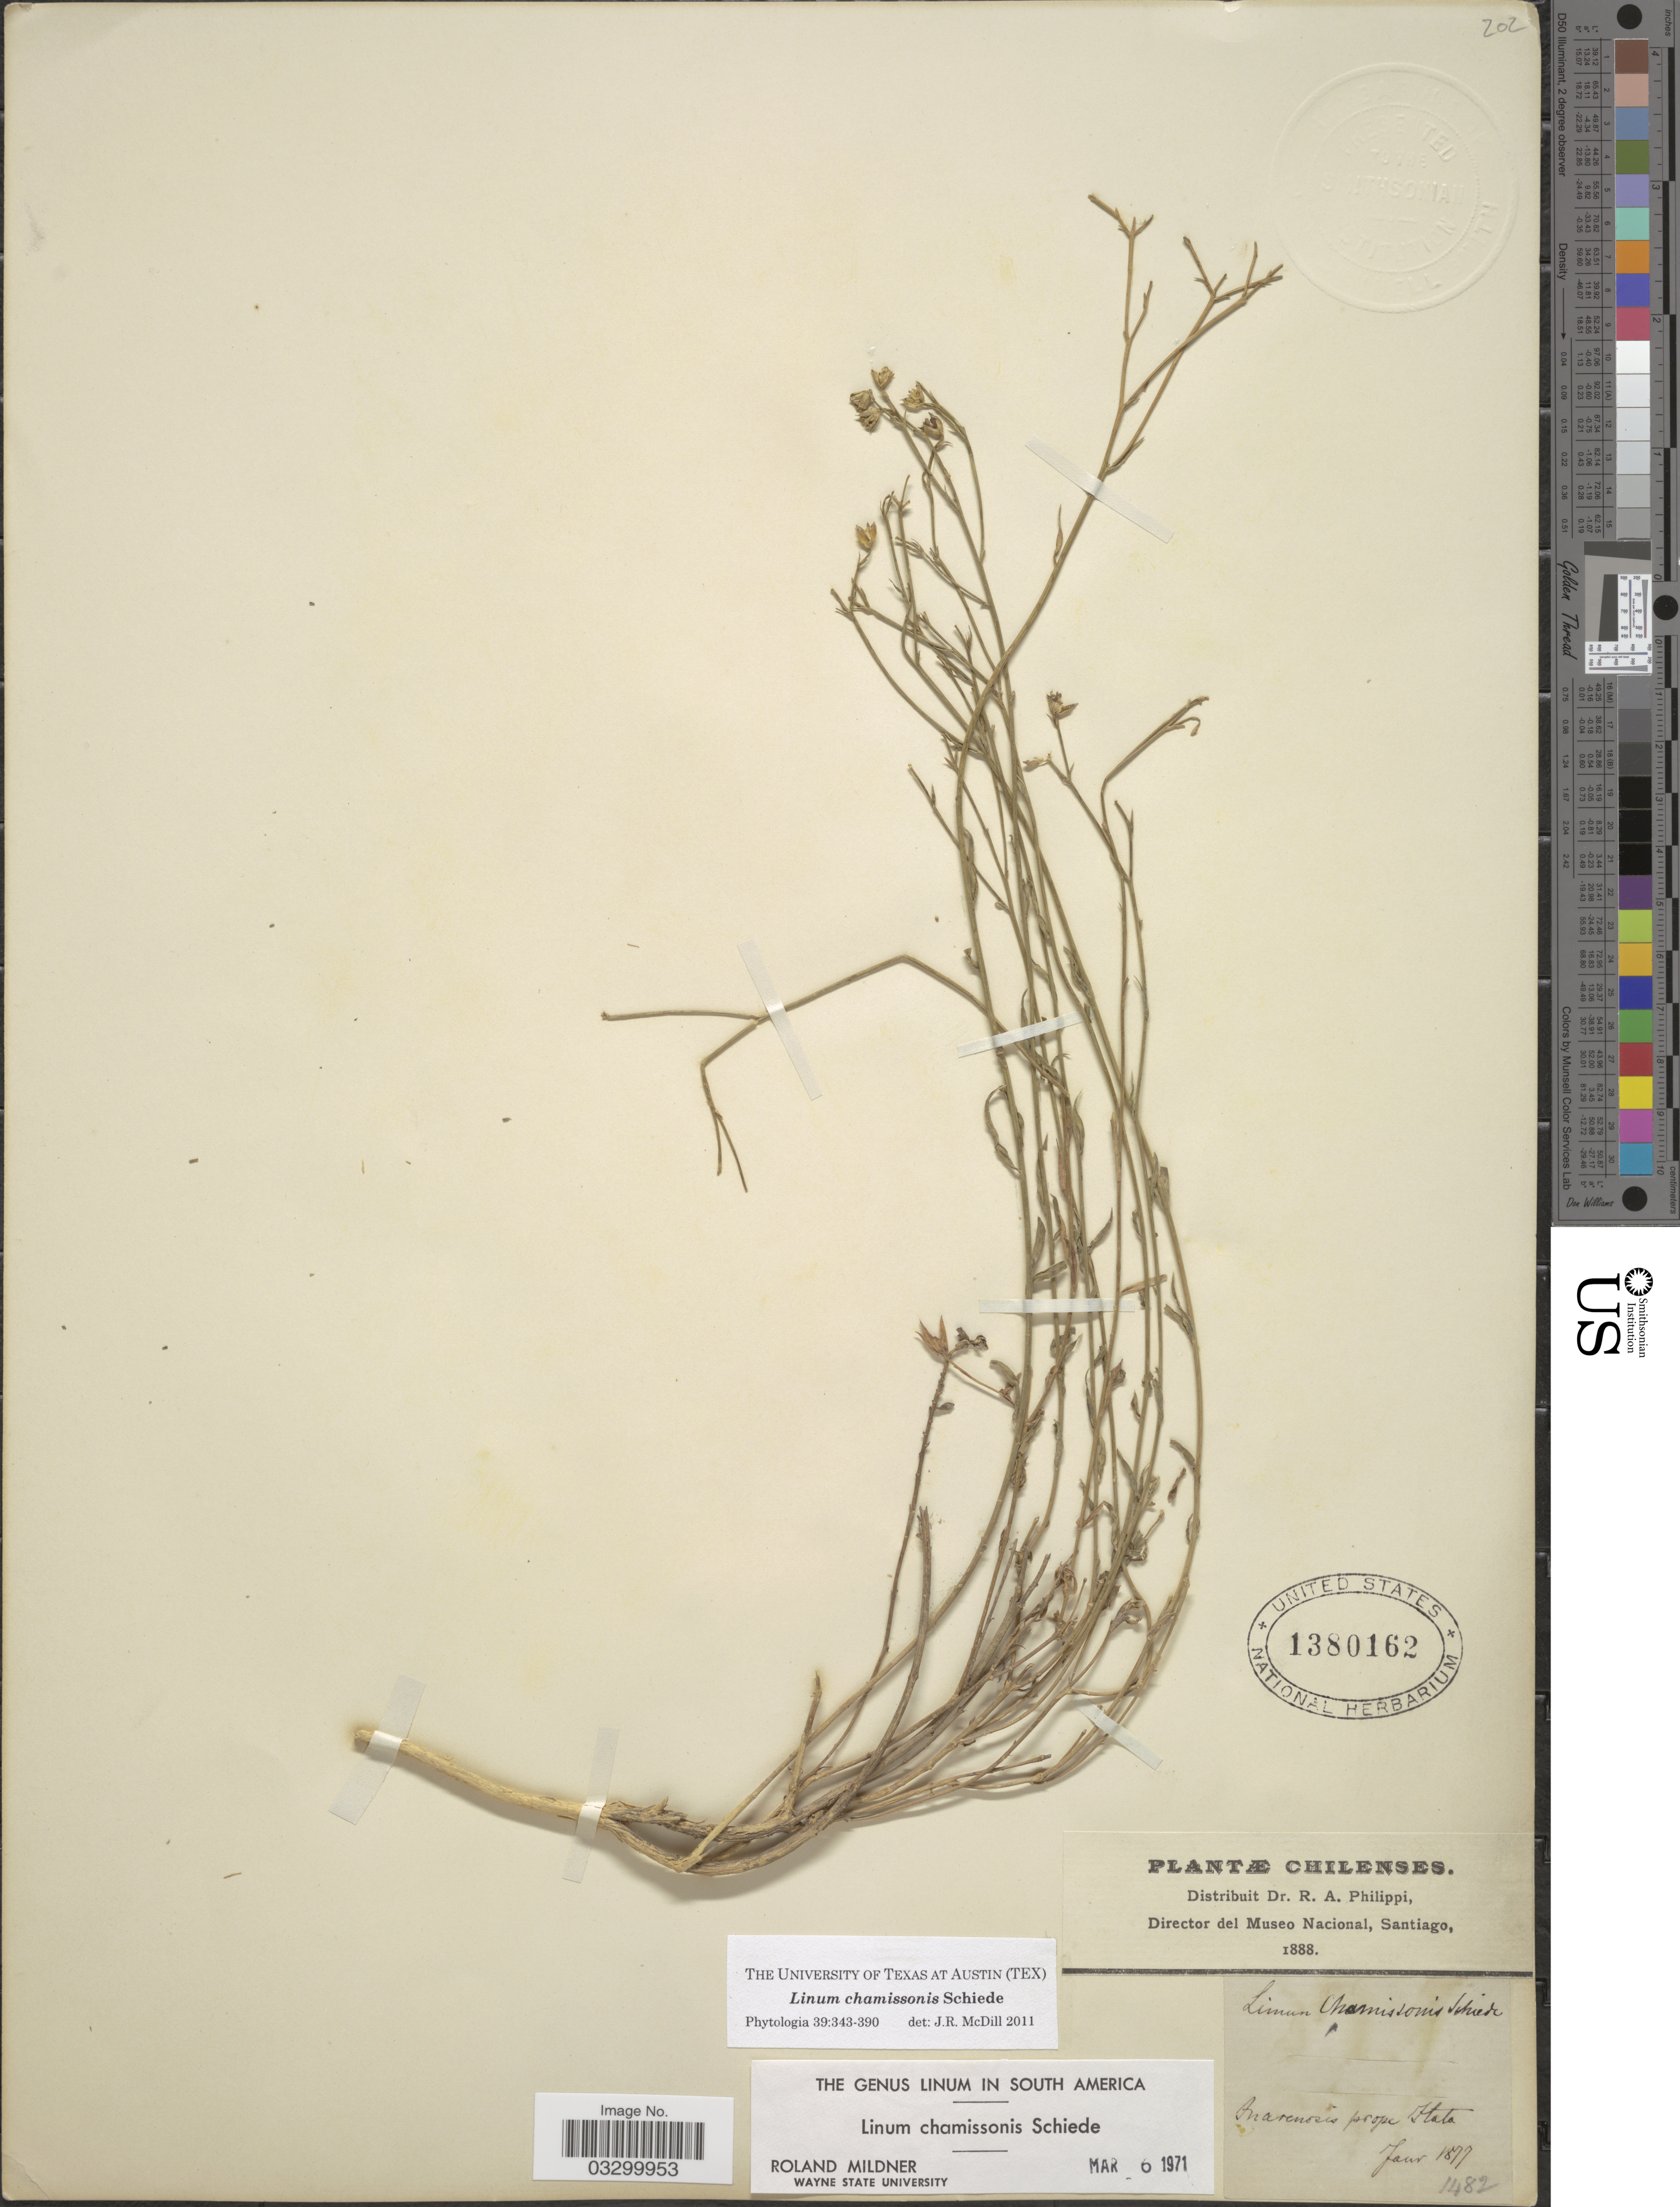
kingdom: Plantae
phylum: Tracheophyta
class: Magnoliopsida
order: Malpighiales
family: Linaceae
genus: Linum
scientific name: Linum chamissonis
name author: Schiede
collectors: R. A. Philippi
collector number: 1482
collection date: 1877-01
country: Chile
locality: In arenosis prope Itata.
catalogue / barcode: US 1380162